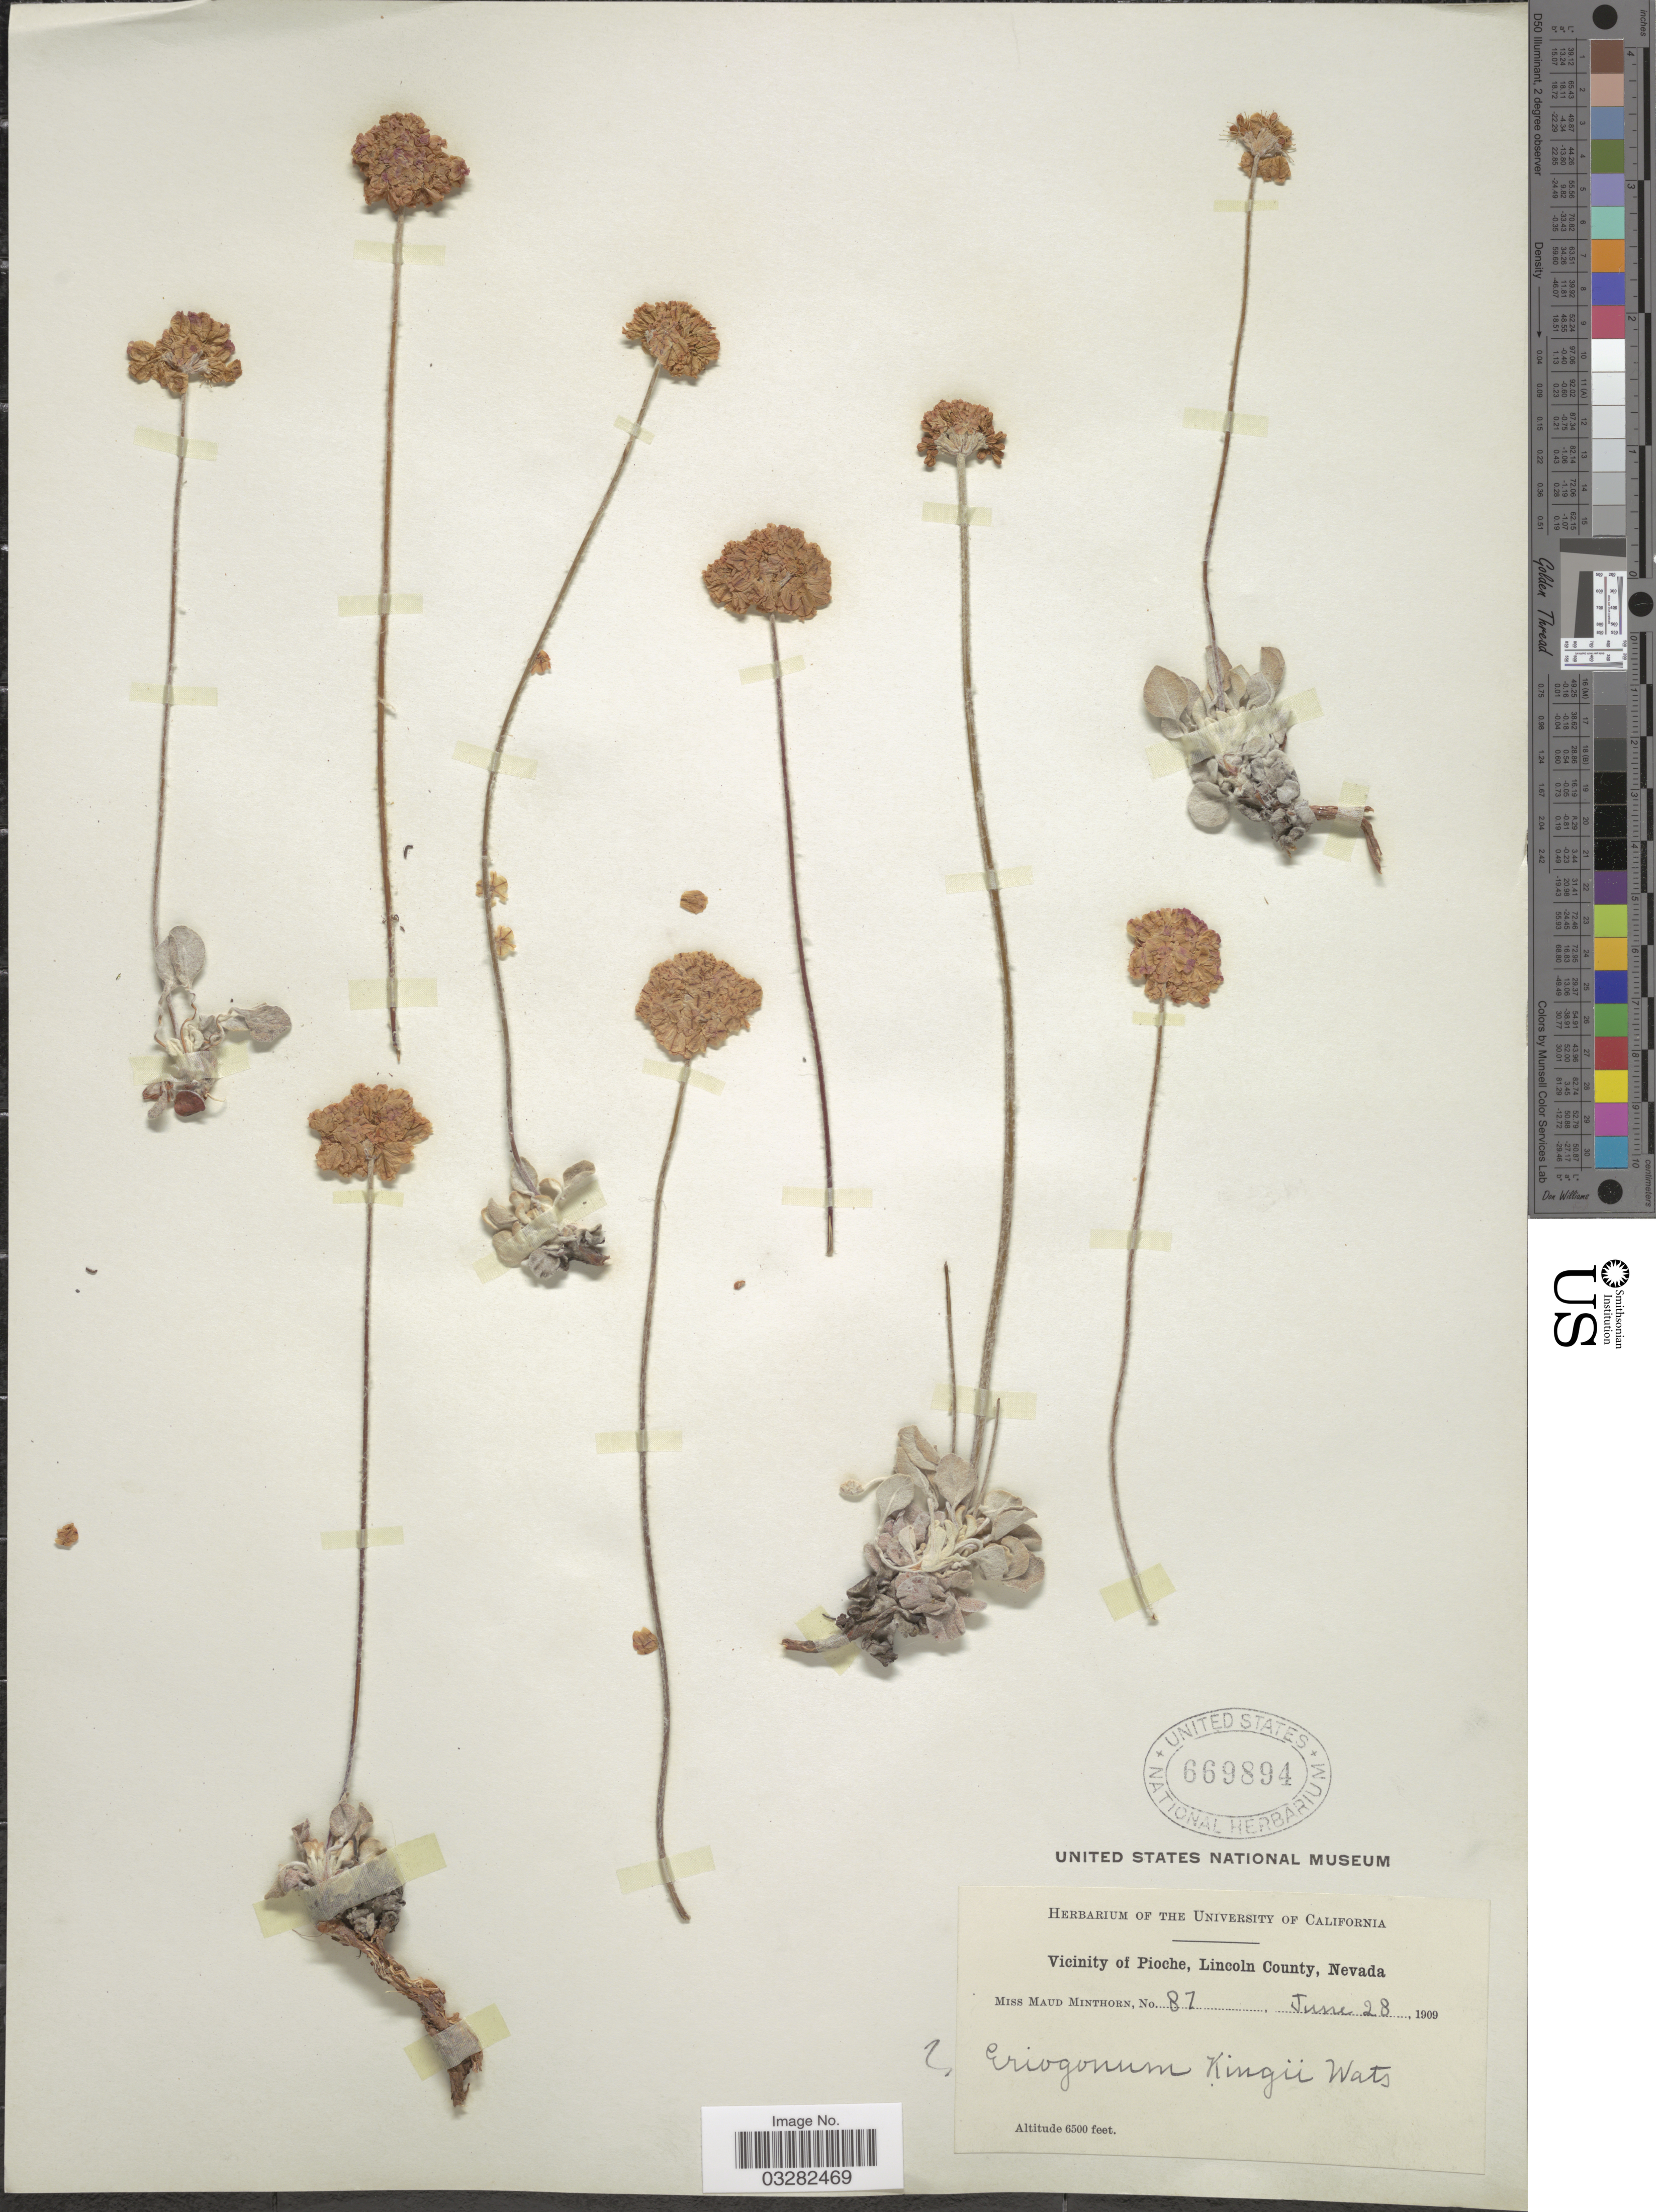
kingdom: Plantae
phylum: Tracheophyta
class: Magnoliopsida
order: Caryophyllales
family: Polygonaceae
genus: Eriogonum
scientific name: Eriogonum sp.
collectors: M. Minthorn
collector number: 87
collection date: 1909-06-28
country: United States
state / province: Nevada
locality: Vicinity of Pioche, Lincoln County.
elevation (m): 1981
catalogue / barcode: US 669894